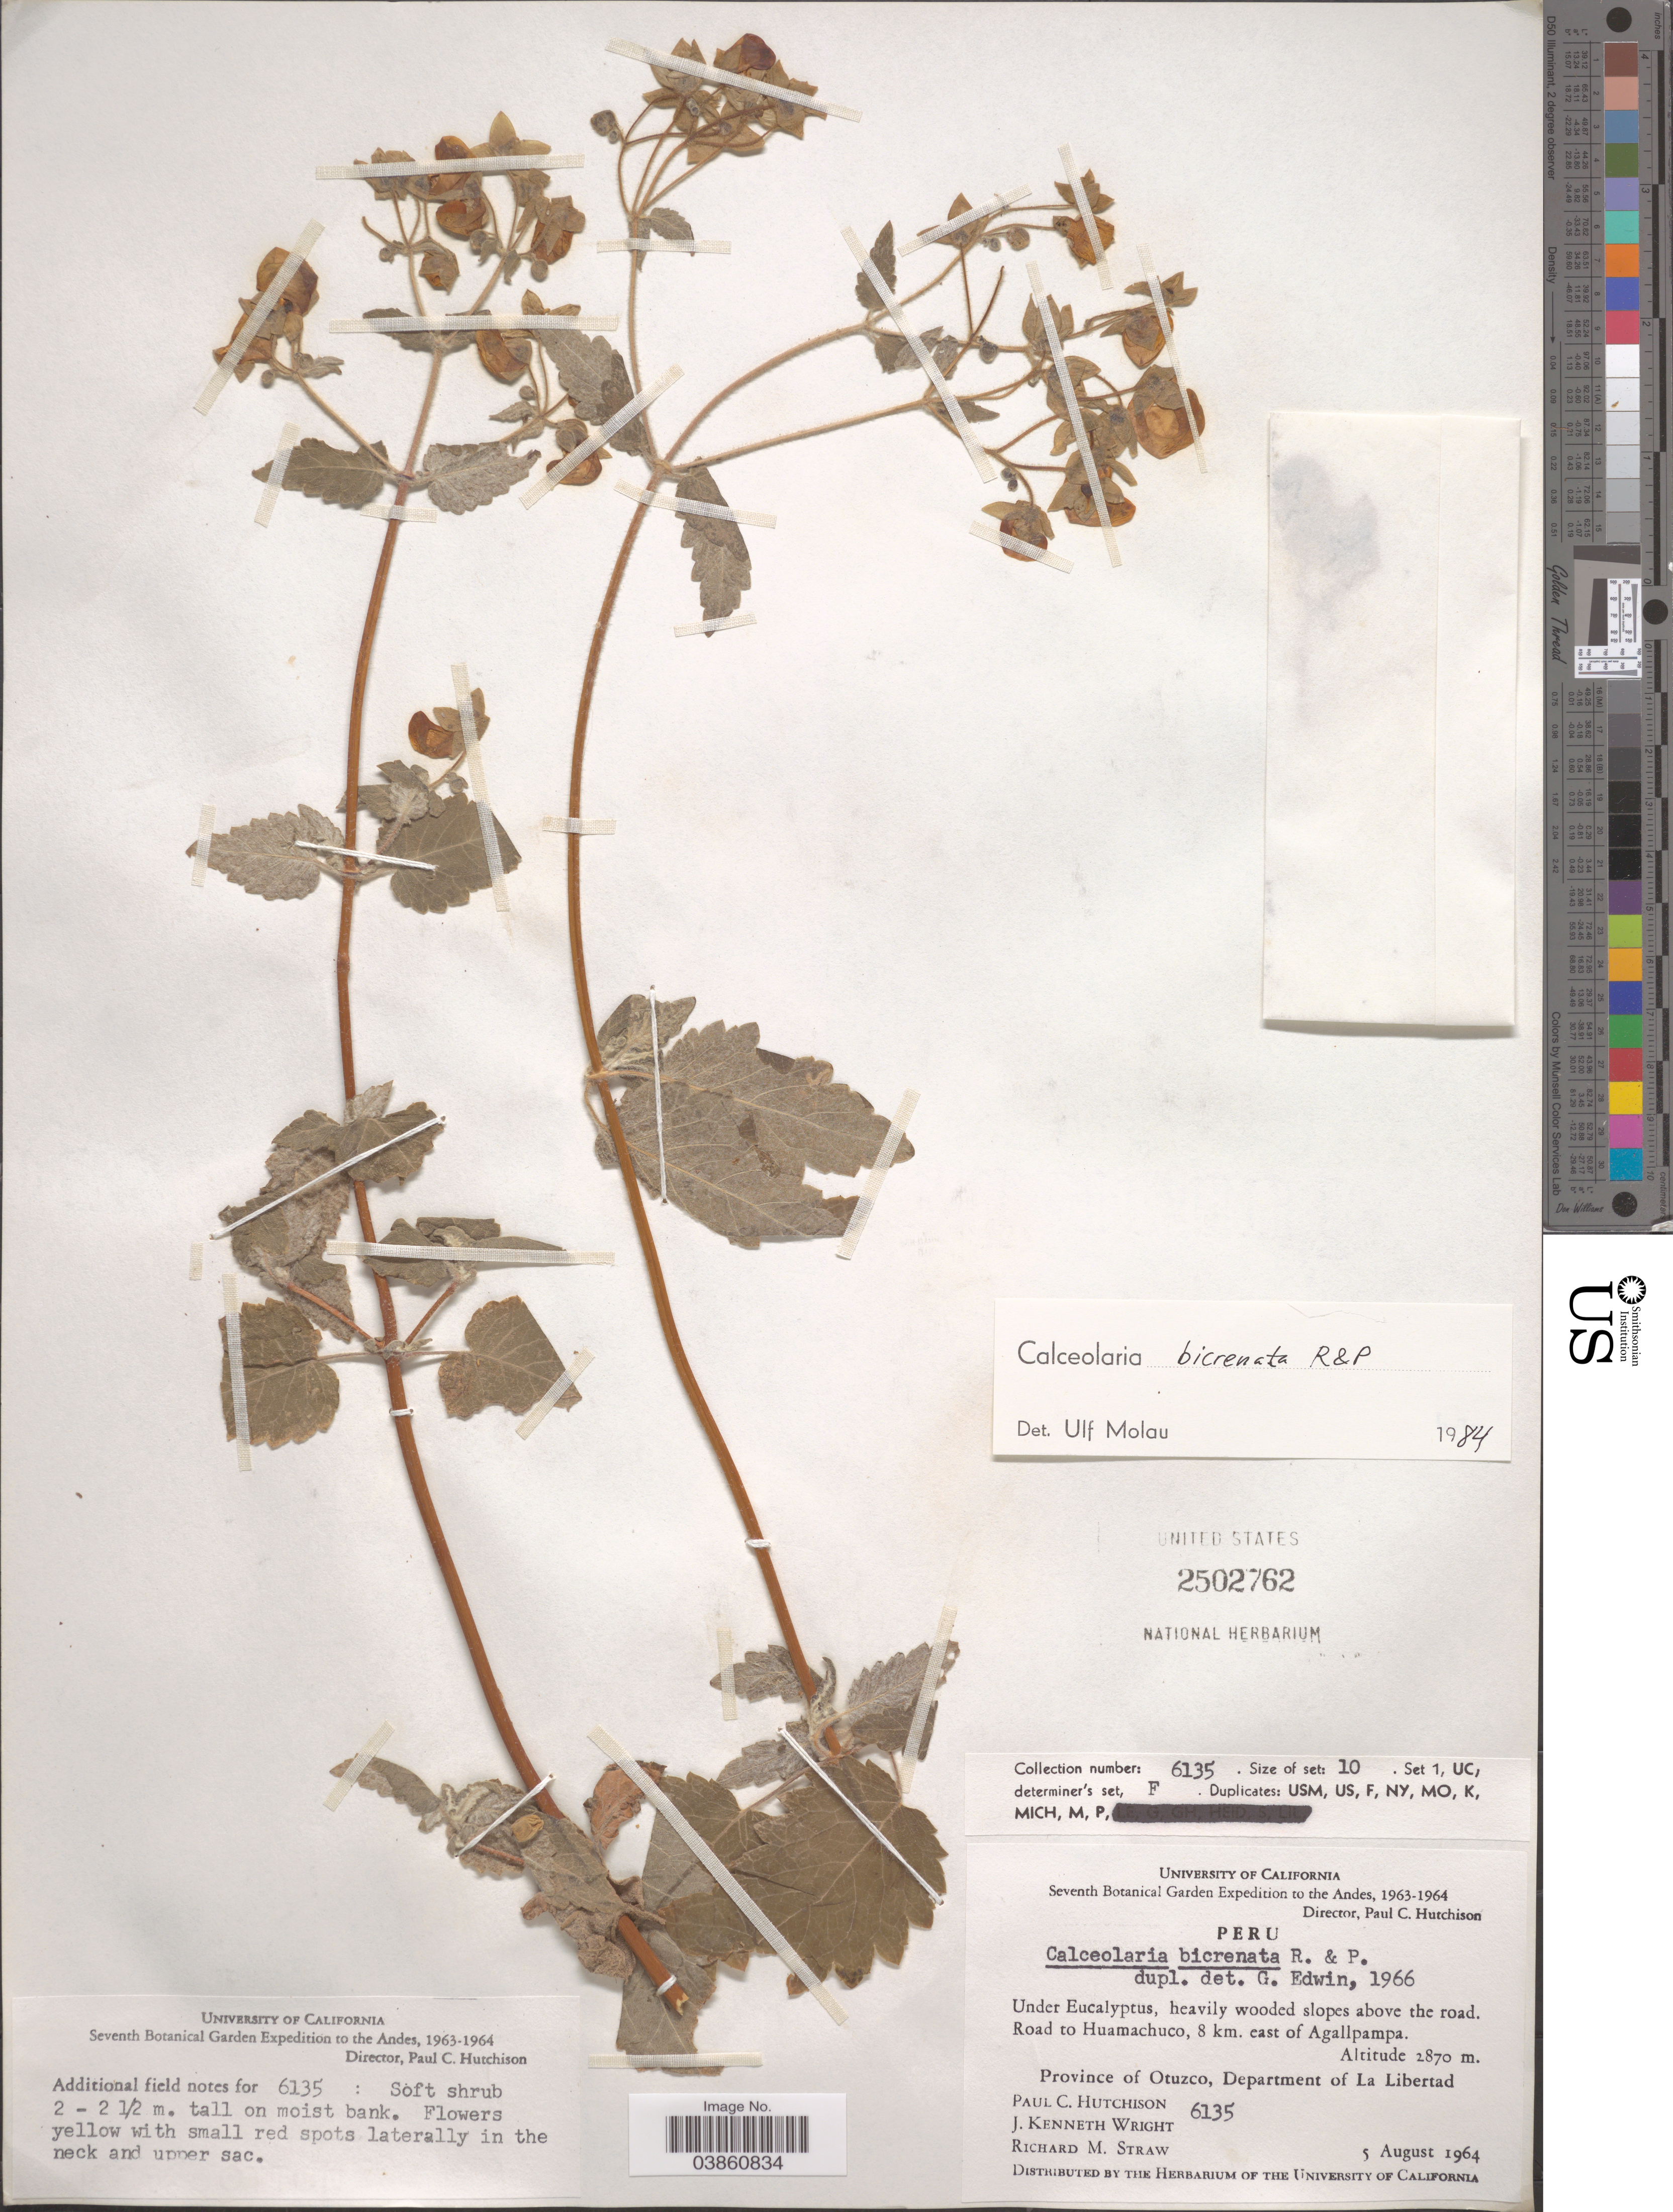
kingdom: Plantae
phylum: Tracheophyta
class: Magnoliopsida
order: Lamiales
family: Calceolariaceae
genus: Calceolaria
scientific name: Calceolaria bicrenata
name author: Ruiz & Pav.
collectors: P. C. Hutchison, J. K. Wright & R. M. Straw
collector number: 6135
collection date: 1964-08-05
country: Peru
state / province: La Libertad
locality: The Andes. Road to Huamachuco, 8 km. east of Agallpampa. Province of Otuzco, Department of La Libertad.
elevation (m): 2870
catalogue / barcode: US 2502762